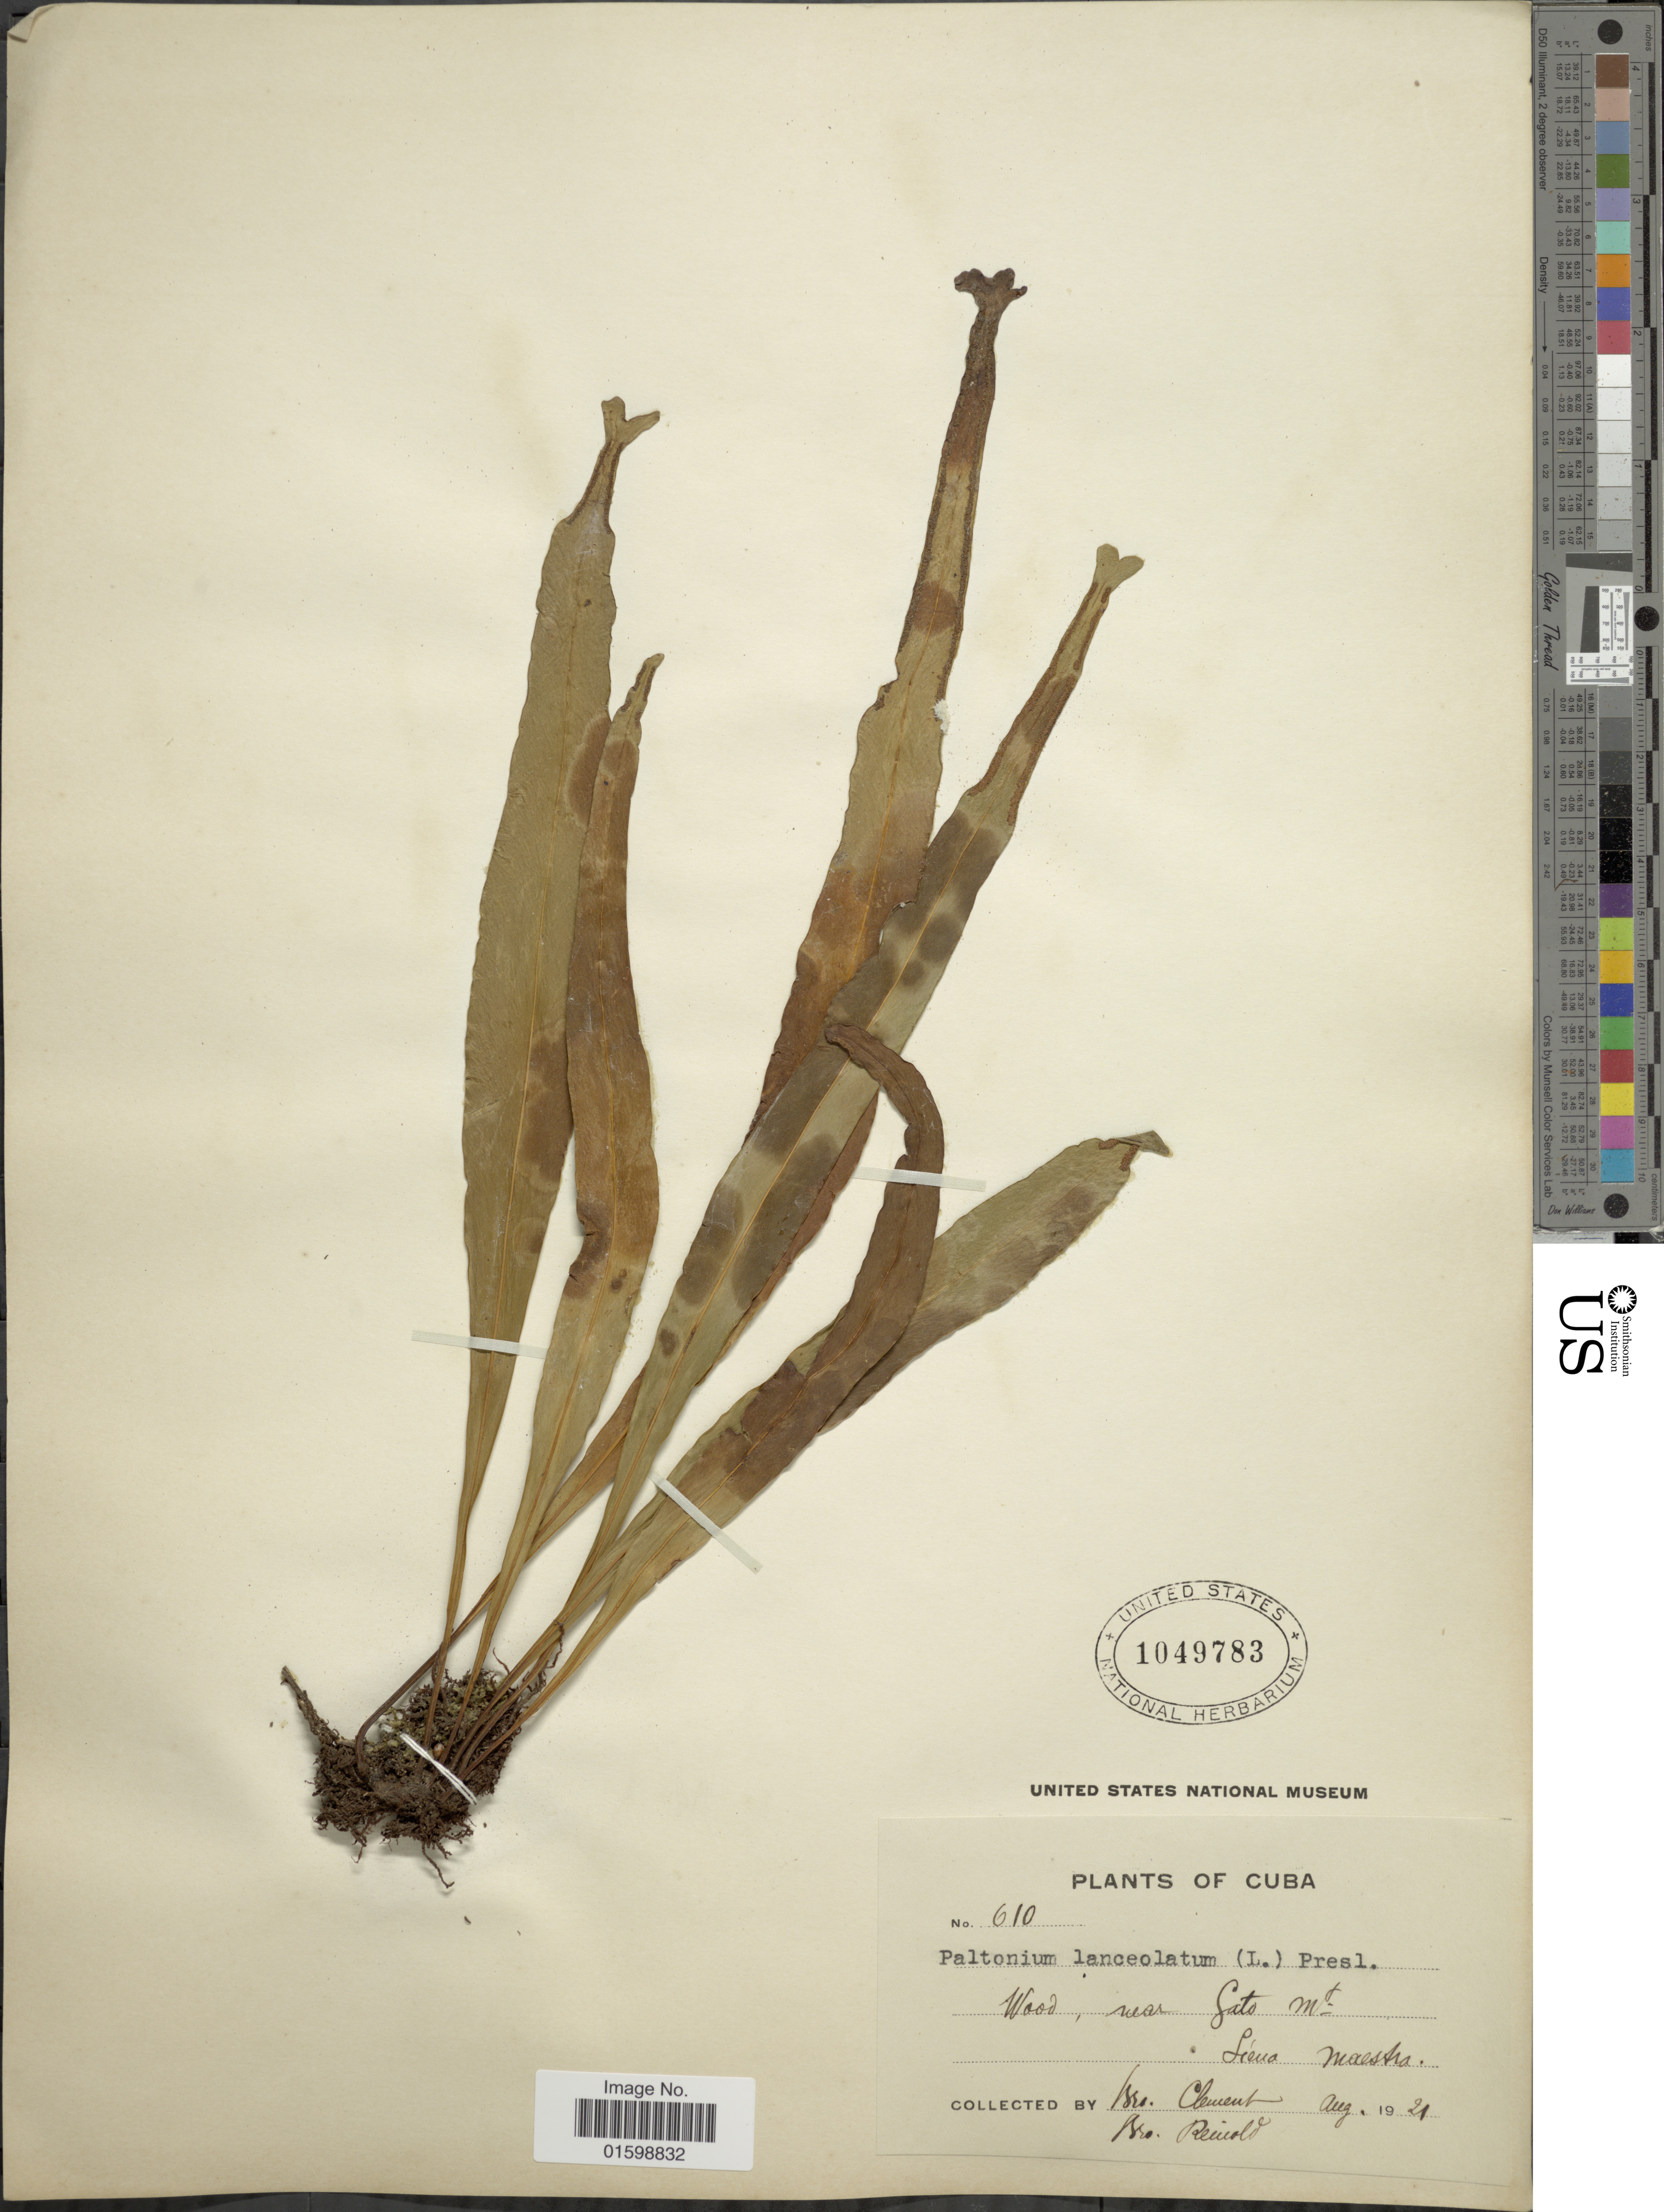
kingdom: Plantae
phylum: Tracheophyta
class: Polypodiopsida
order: Polypodiales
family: Polypodiaceae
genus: Pleopeltis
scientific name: Pleopeltis marginata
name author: A.R. Sm. & Tejero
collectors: B. Clement & Collector illegible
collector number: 610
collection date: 1921-08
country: Cuba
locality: Wood, near Gto Mt., Sierra Maestra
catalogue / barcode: US 1049783